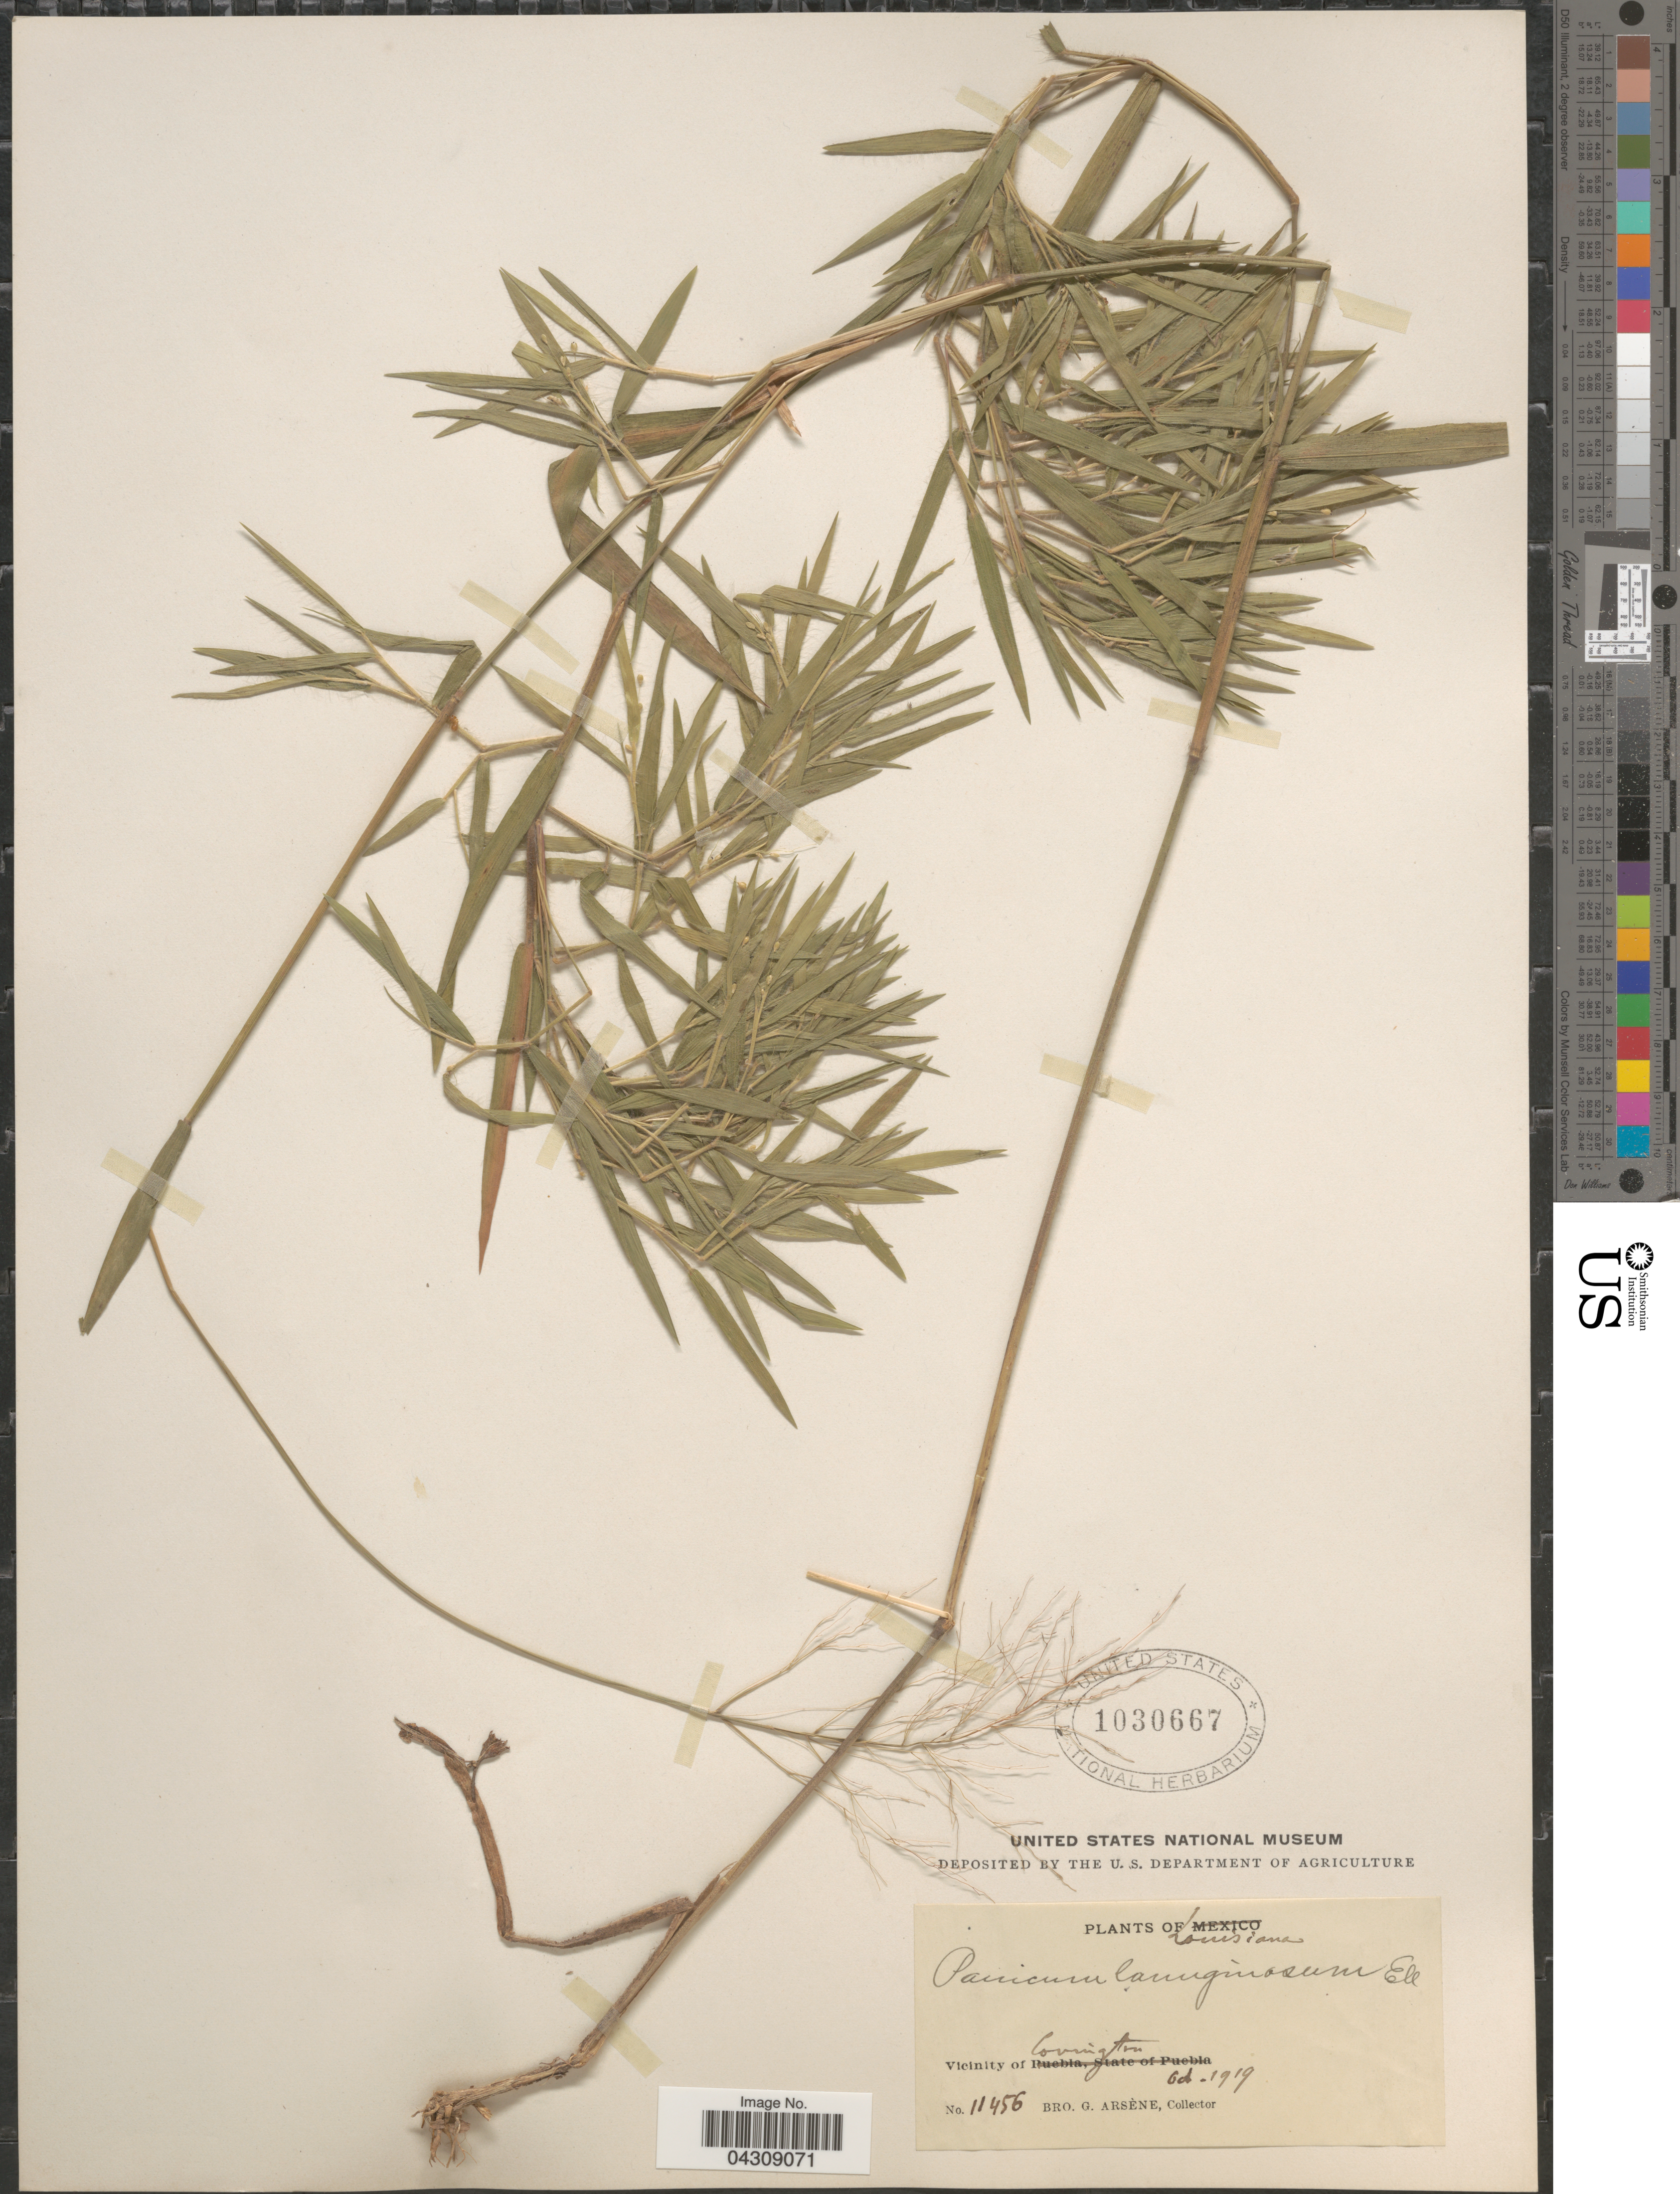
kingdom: Plantae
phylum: Tracheophyta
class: Liliopsida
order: Poales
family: Poaceae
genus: Dichanthelium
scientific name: Dichanthelium acuminatum var. acuminatum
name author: (Sw.) Gould & C.A. Clark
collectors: Bro. G. Arsène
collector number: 11456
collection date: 1919-10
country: United States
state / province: Louisiana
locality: Vicinity of Covington.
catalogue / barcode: US 1030667